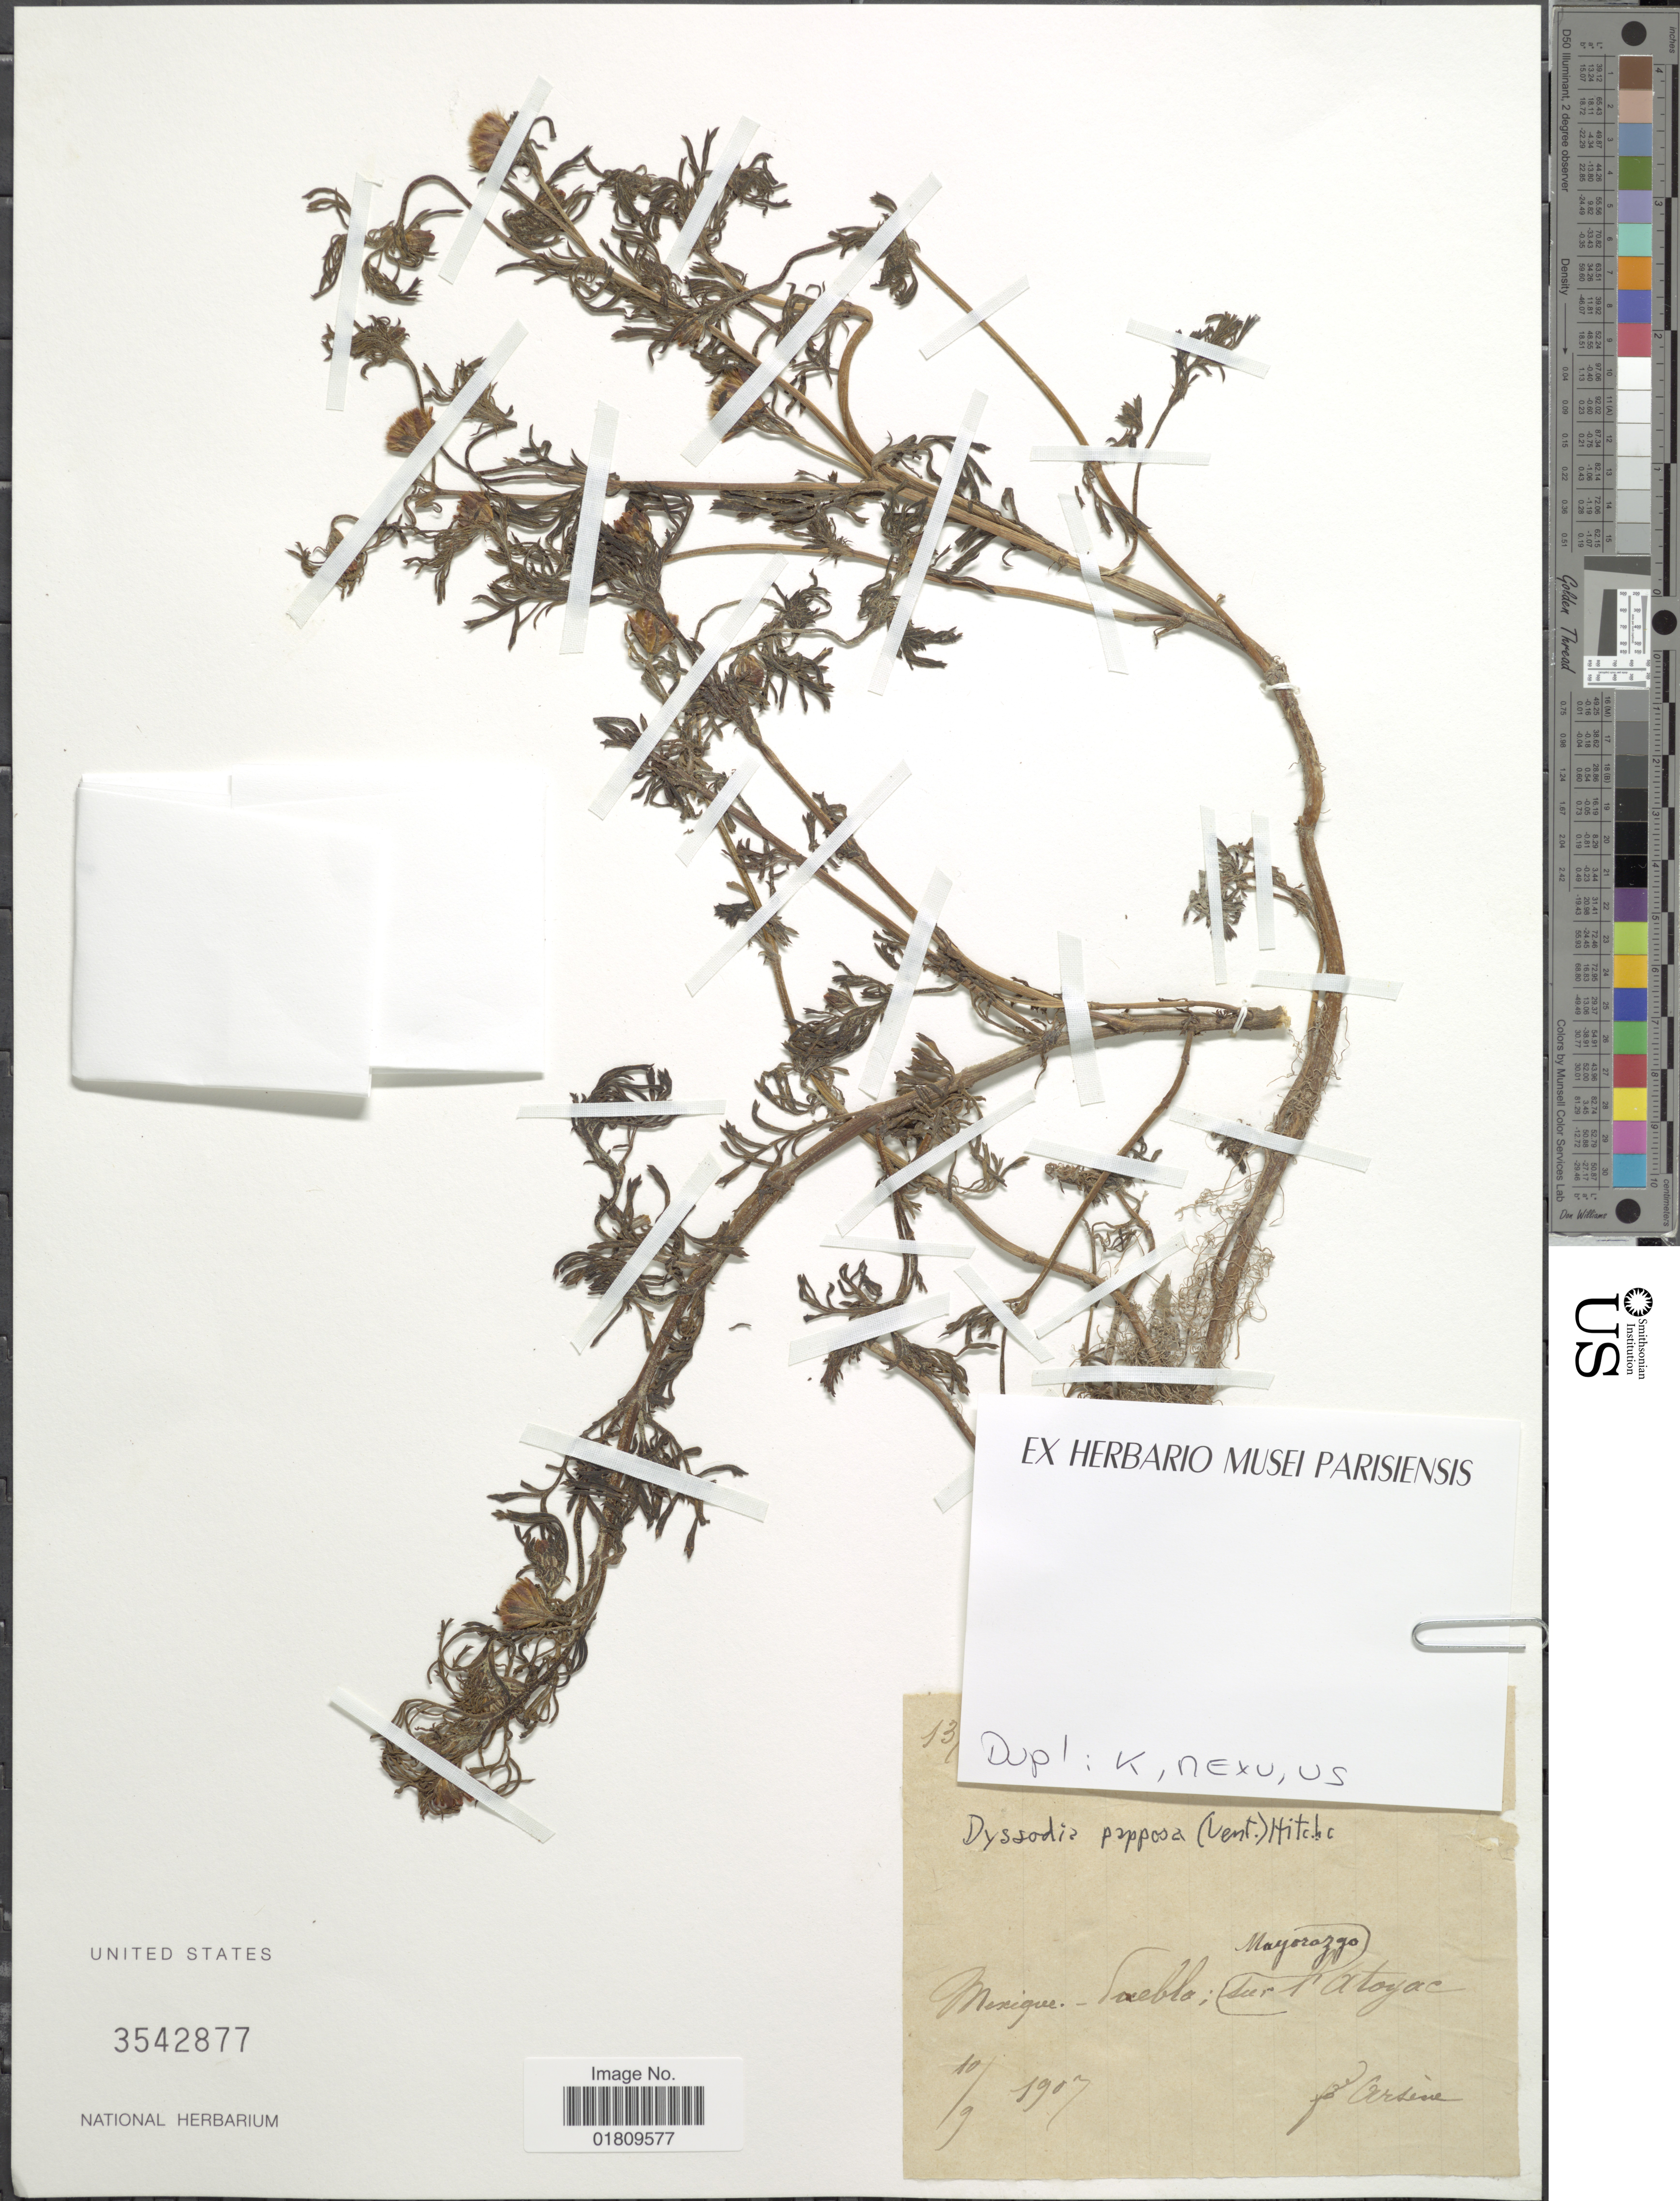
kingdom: Plantae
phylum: Tracheophyta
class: Magnoliopsida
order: Asterales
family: Asteraceae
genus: Dyssodia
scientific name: Dyssodia papposa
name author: (Vent.) Hitchc.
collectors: -- Arsène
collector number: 13!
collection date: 1907-09-10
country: Mexico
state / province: Puebla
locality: Mayorazgo, ser l'Atoyac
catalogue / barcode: US 3542877